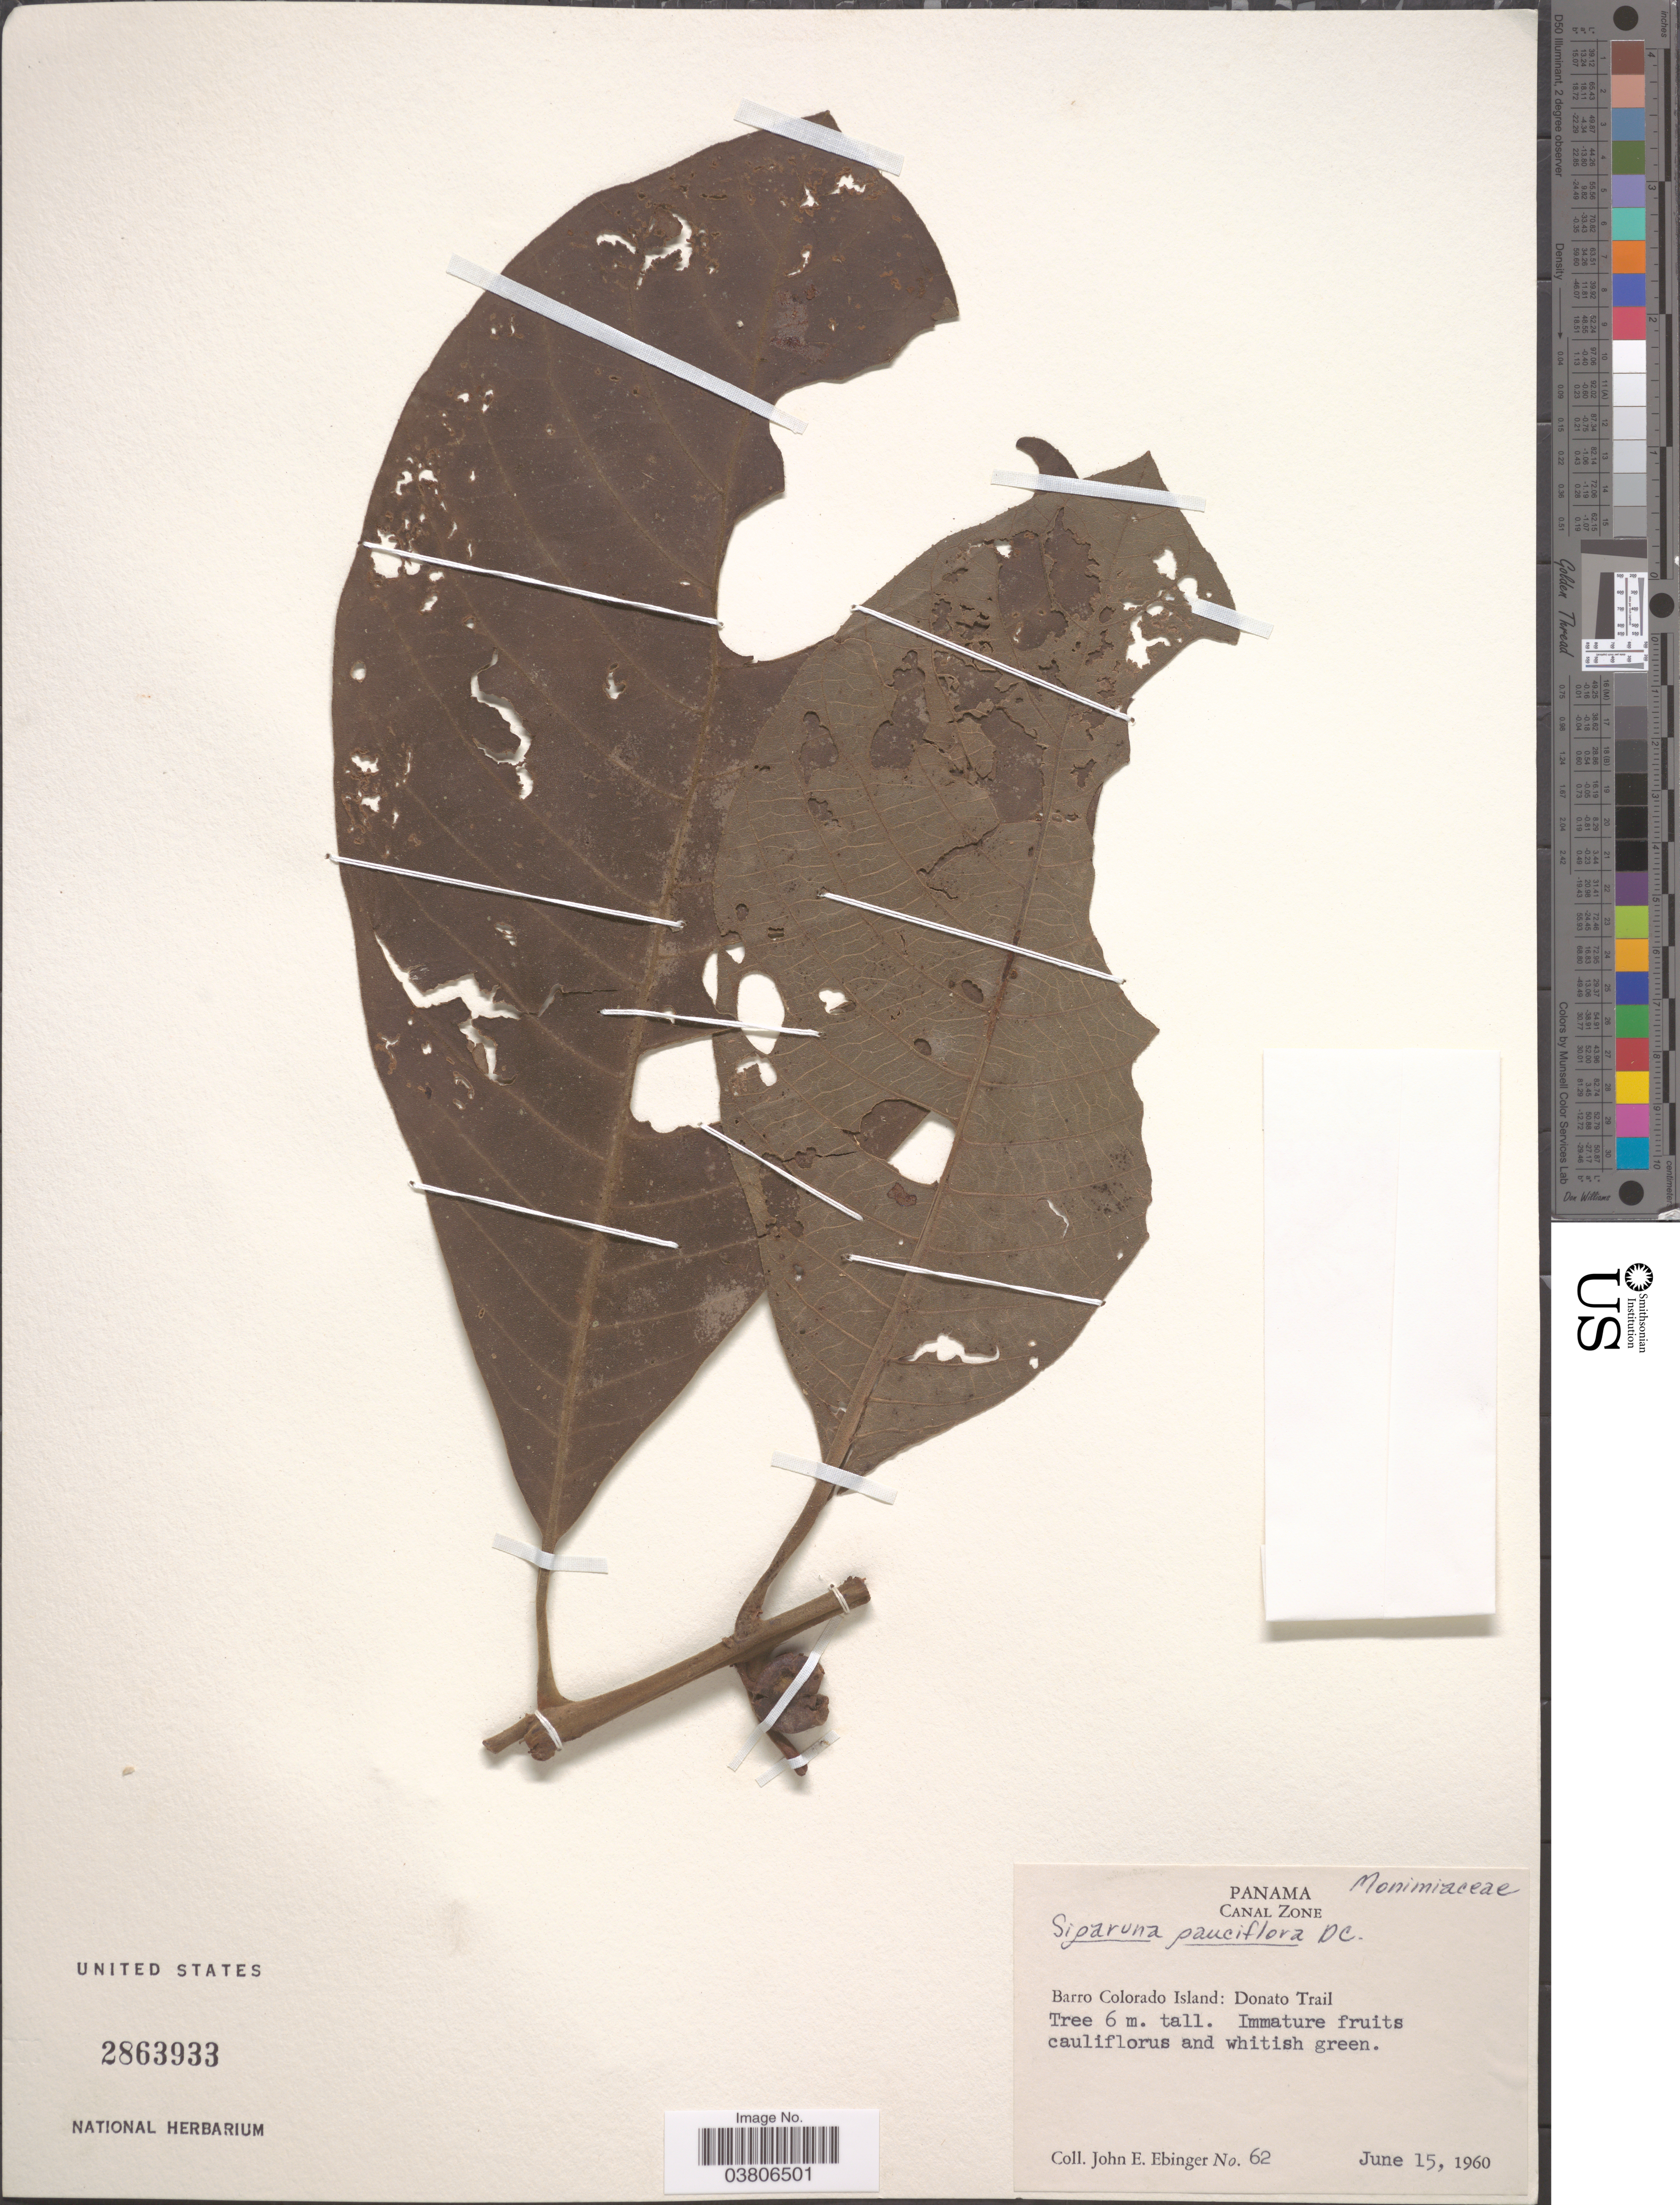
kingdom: Plantae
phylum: Tracheophyta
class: Magnoliopsida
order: Laurales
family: Siparunaceae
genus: Siparuna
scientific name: Siparuna pauciflora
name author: (Beurling) A. DC.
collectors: J. Ebinger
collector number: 62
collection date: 1960-06-15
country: Panama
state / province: Panamá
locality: Canal Zone. Barro Colorado Island: Donato Trail.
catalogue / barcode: US 2863933